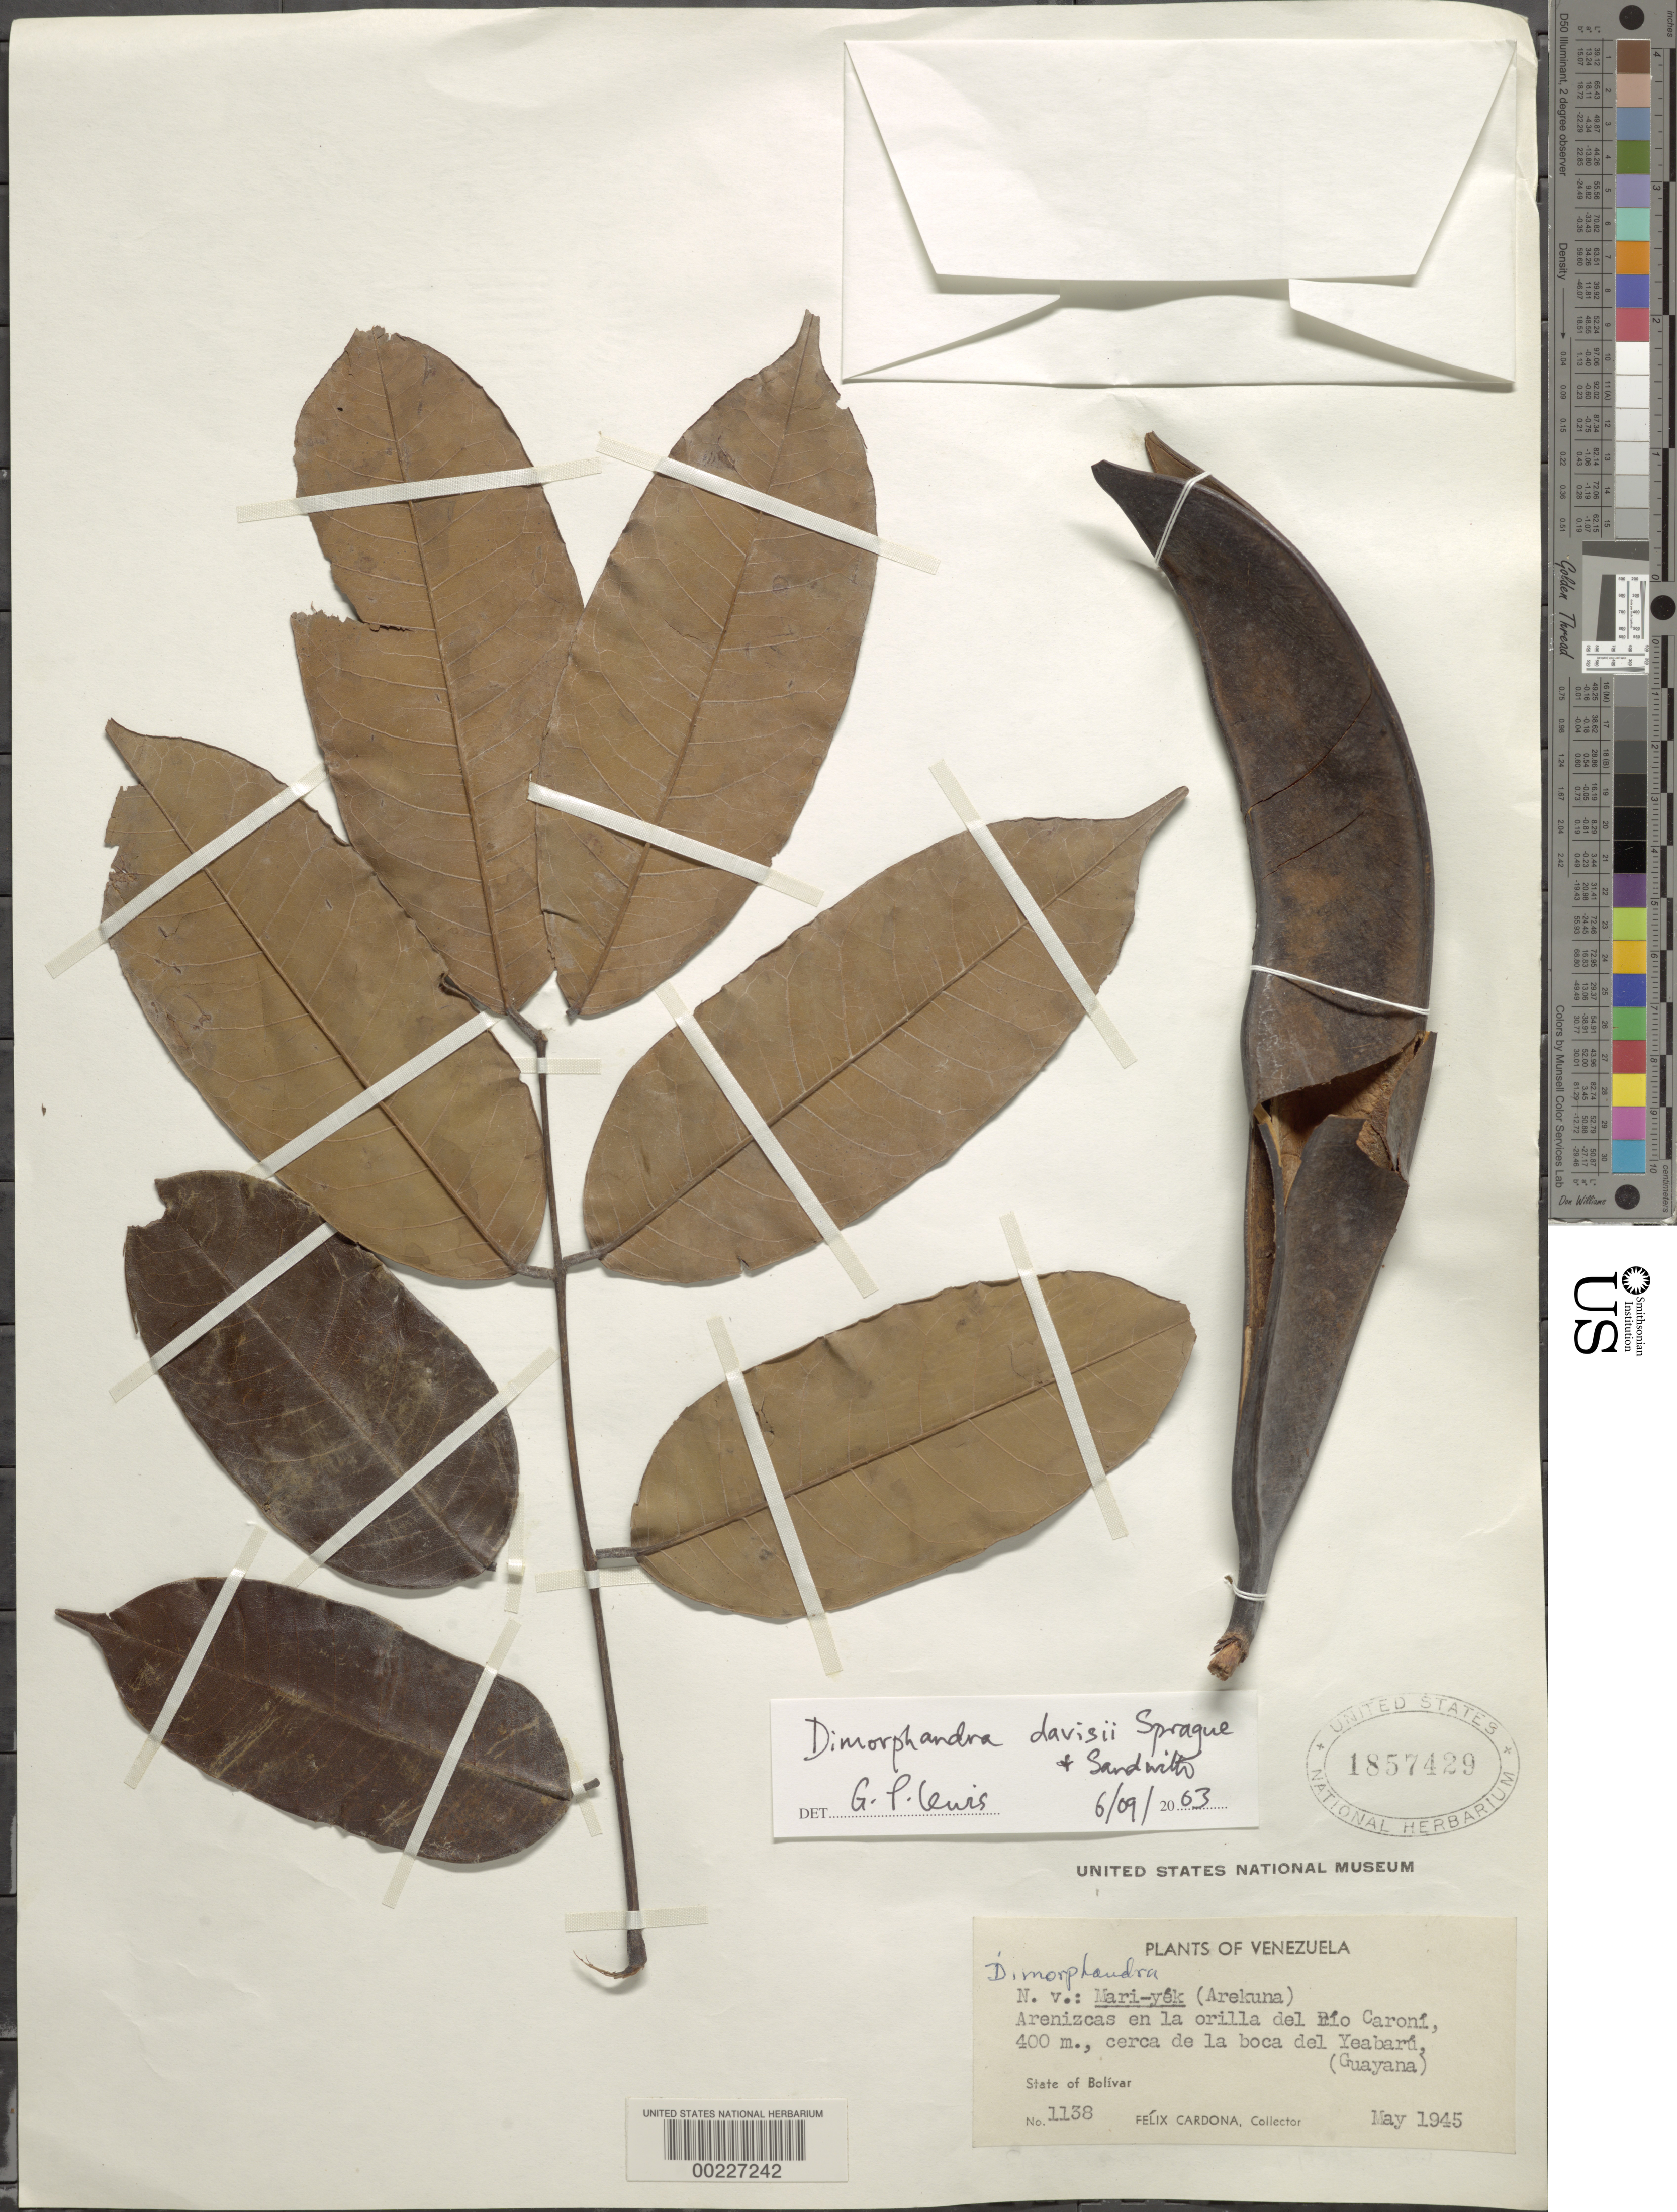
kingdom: Plantae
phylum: Tracheophyta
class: Magnoliopsida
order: Fabales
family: Fabaceae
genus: Dimorphandra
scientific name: Dimorphandra davisii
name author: Sprague & Sandwith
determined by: Lewis, Gwilym P.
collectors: F. Cardona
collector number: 1138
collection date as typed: May 1945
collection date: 1945-05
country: Venezuela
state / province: Bolivar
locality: Near the mouth of the yeabaru (guayana)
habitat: Sandy banks of the rio caroni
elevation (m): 400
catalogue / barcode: US 1857429